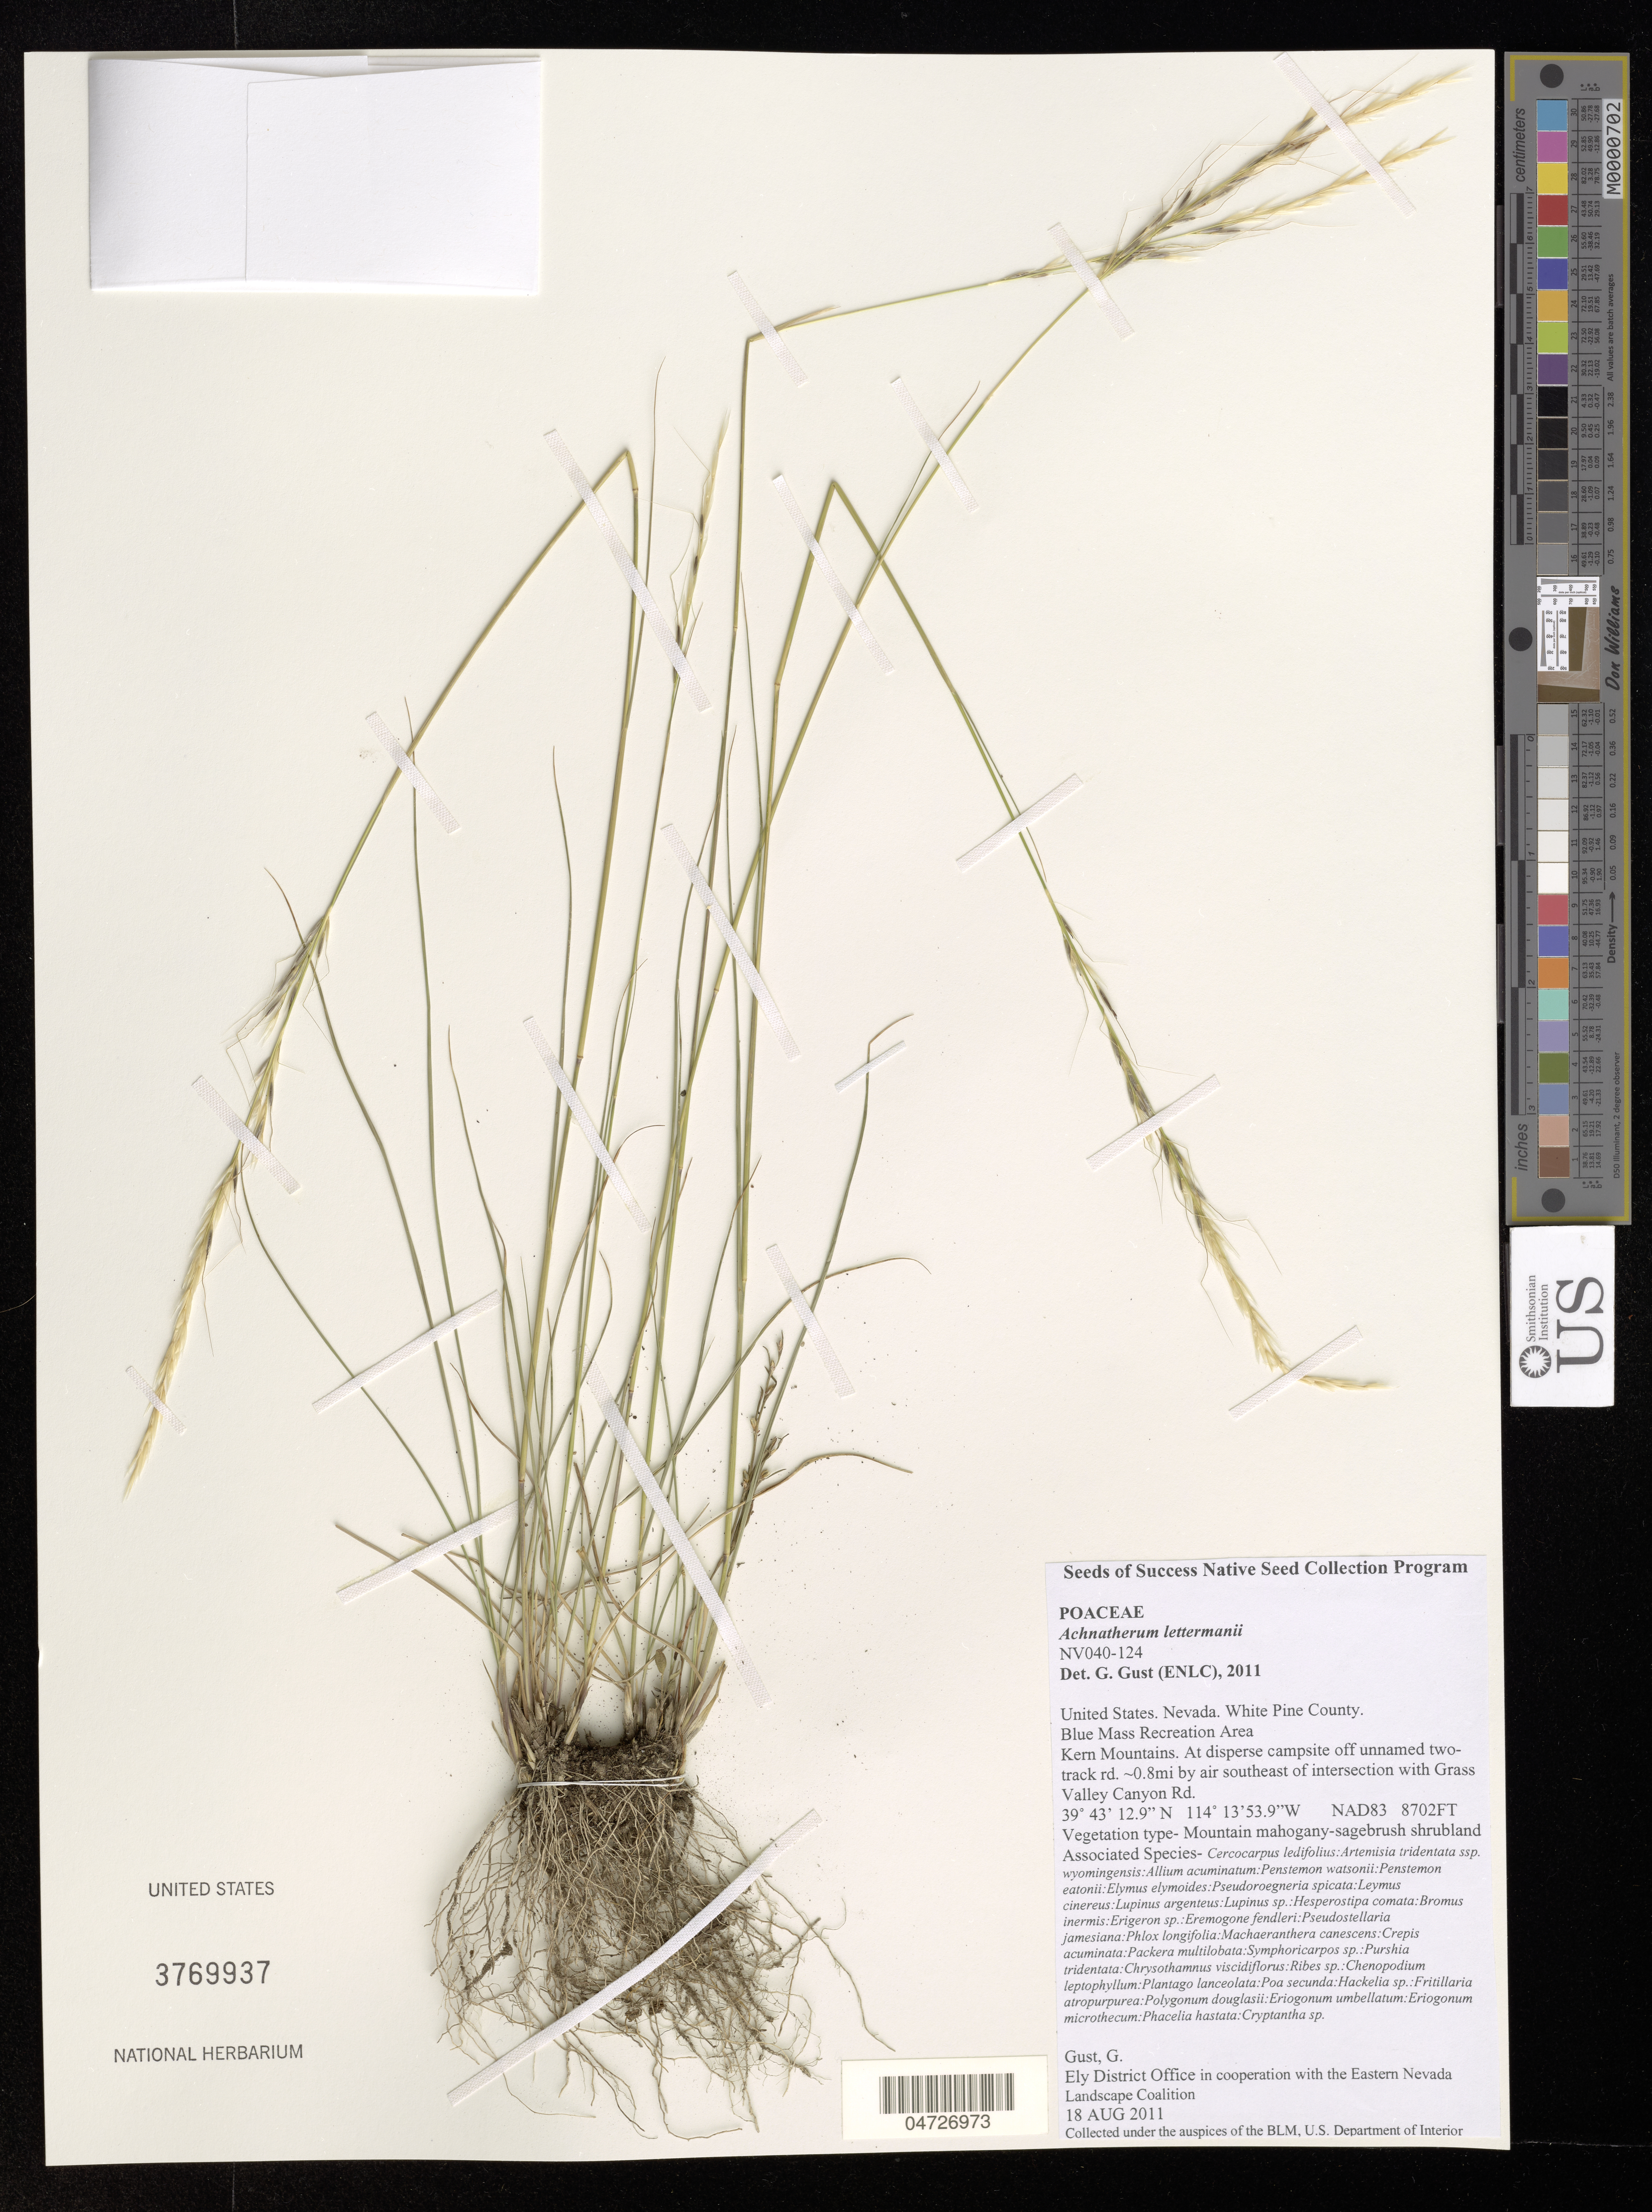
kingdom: Plantae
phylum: Tracheophyta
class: Liliopsida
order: Poales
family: Poaceae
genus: Achnatherum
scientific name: Achnatherum lettermanii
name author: (Vasey) Barkworth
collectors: G. Gust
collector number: NV040-124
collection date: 2011-08-18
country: United States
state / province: Nevada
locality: White Pine County. Blue Mass Recreation Area. Kern Mountains. At disperse campsite off unnamed two-track rd. ~0.8mi by air southeast of intersection with Grass Valley Canyon Rd.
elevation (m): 2652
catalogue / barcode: US 3769937